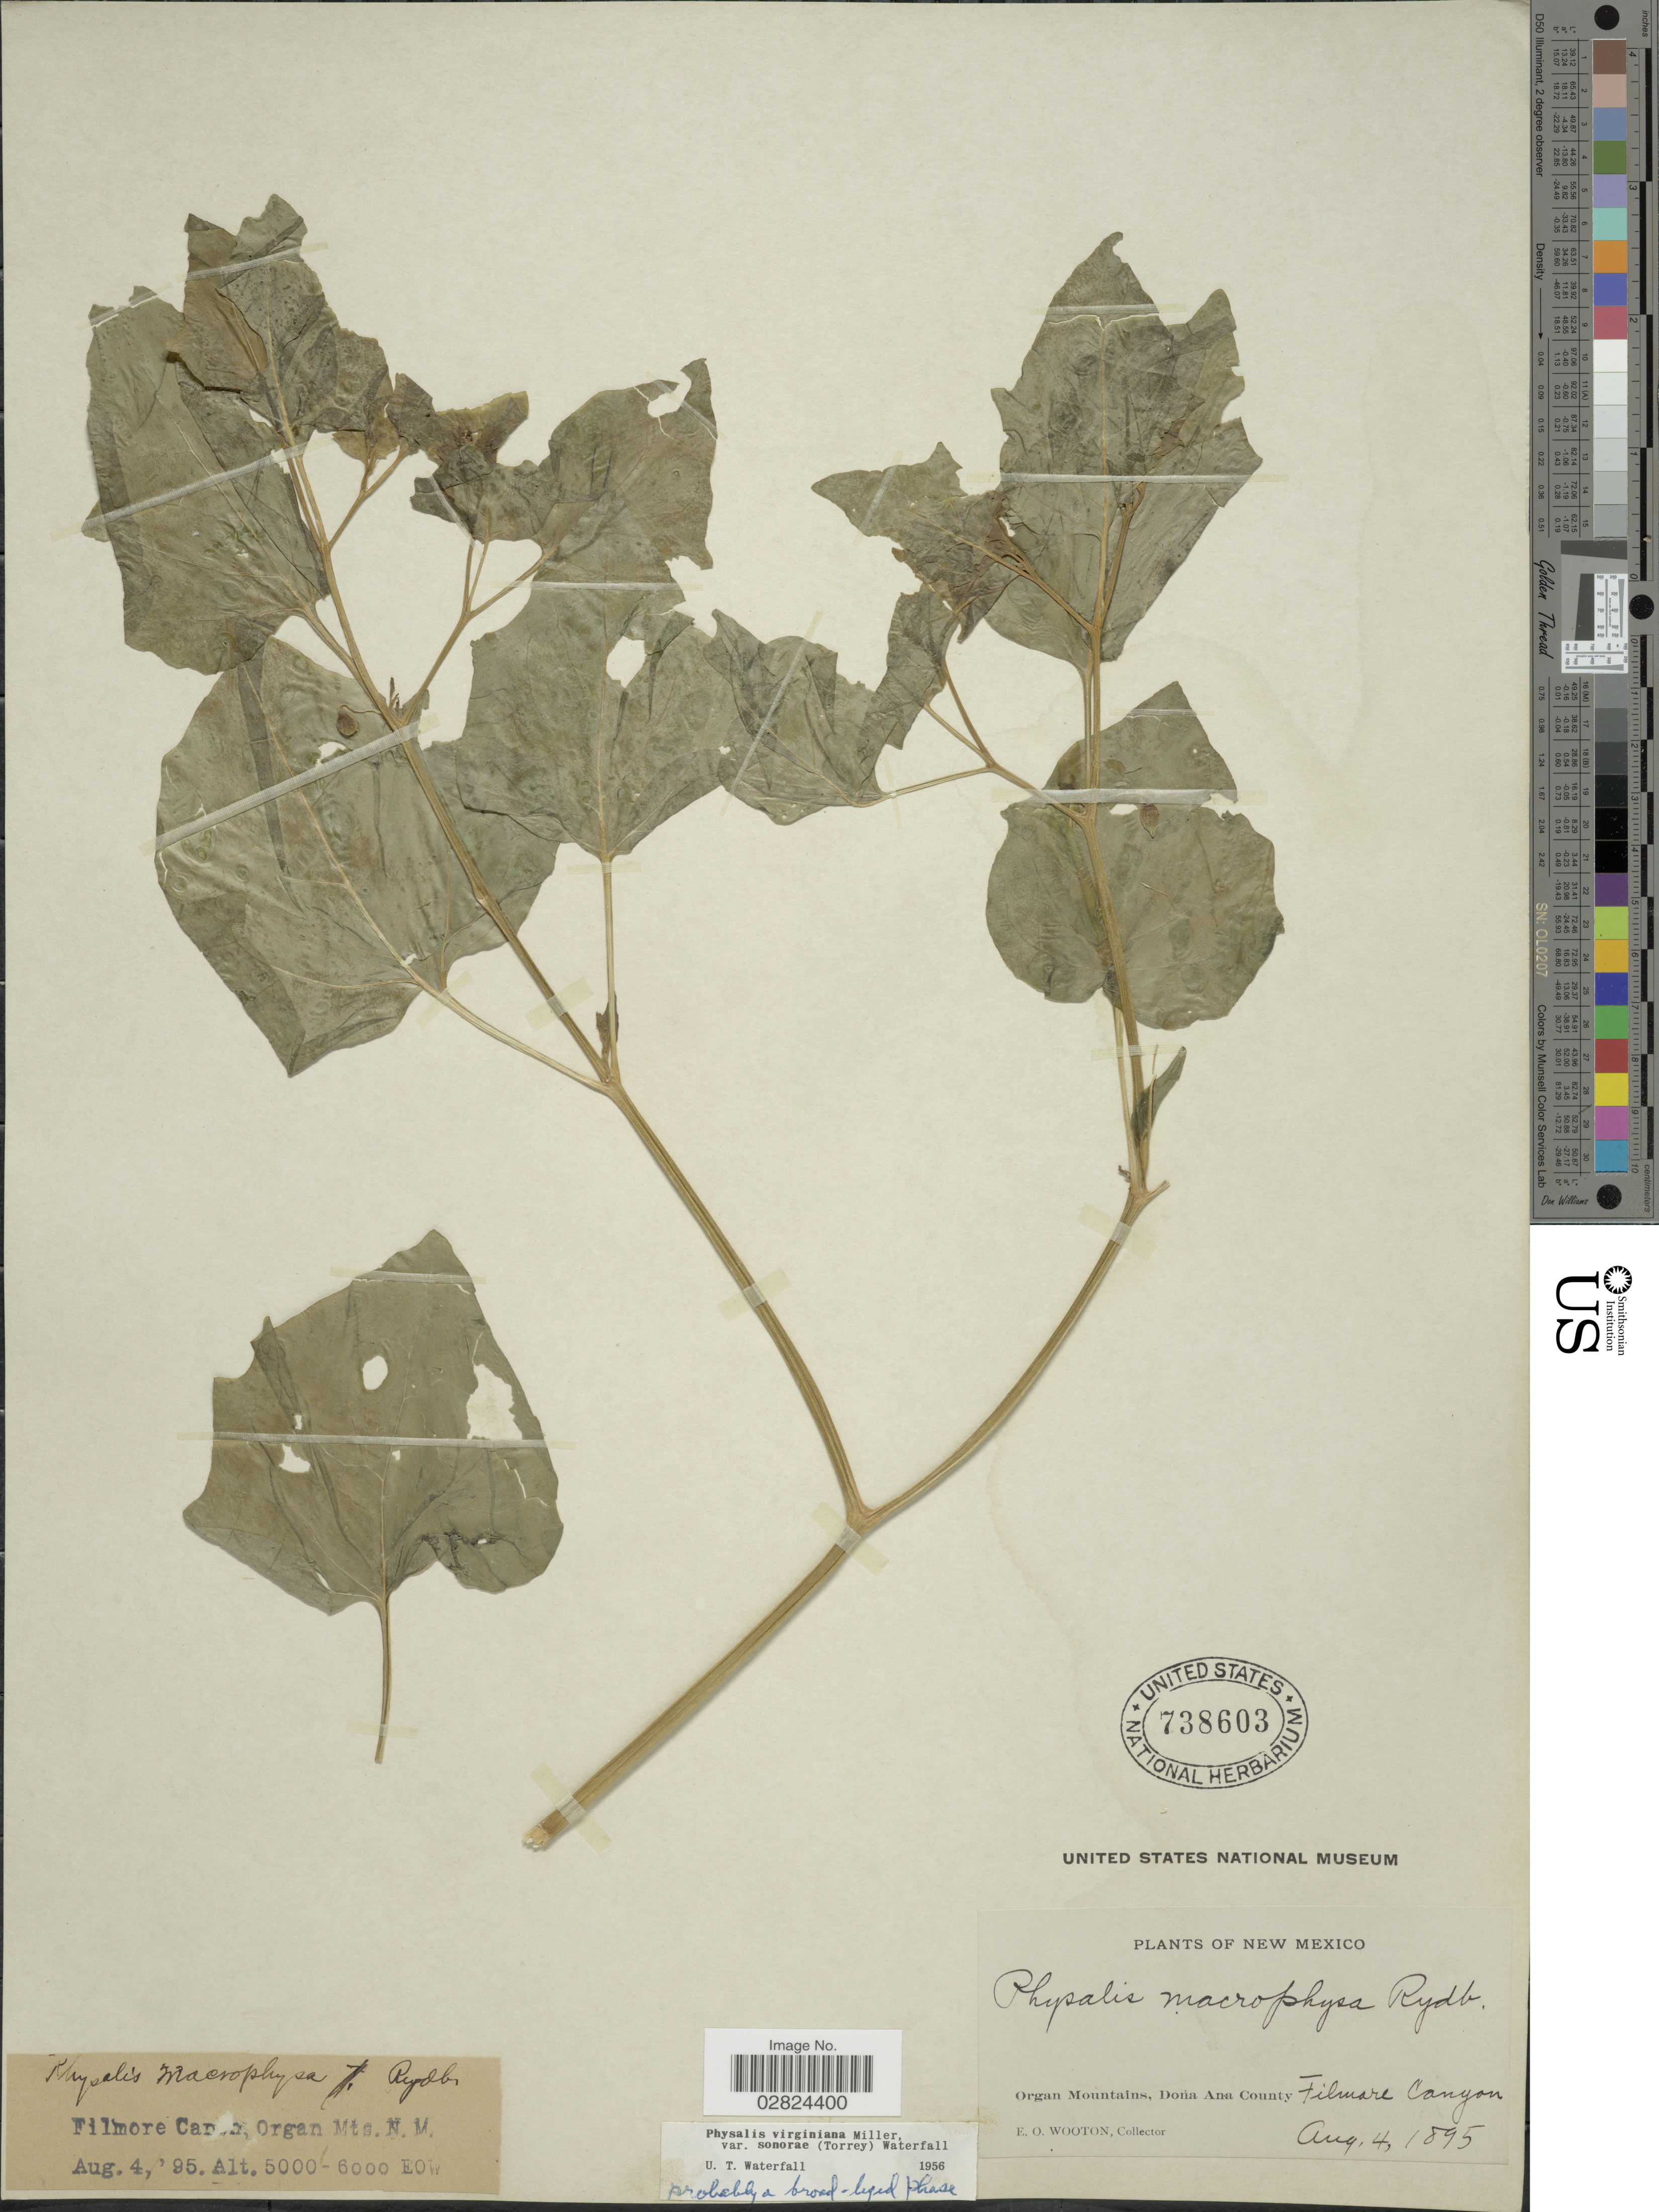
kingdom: Plantae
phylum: Tracheophyta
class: Magnoliopsida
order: Solanales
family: Solanaceae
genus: Physalis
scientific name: Physalis virginiana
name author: Mill.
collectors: E. O. Wooton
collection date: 1895-08-04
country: United States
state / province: New Mexico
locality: Organ Mountains, Dona Ana County, Filmore Canyon, N. M.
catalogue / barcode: US 738603